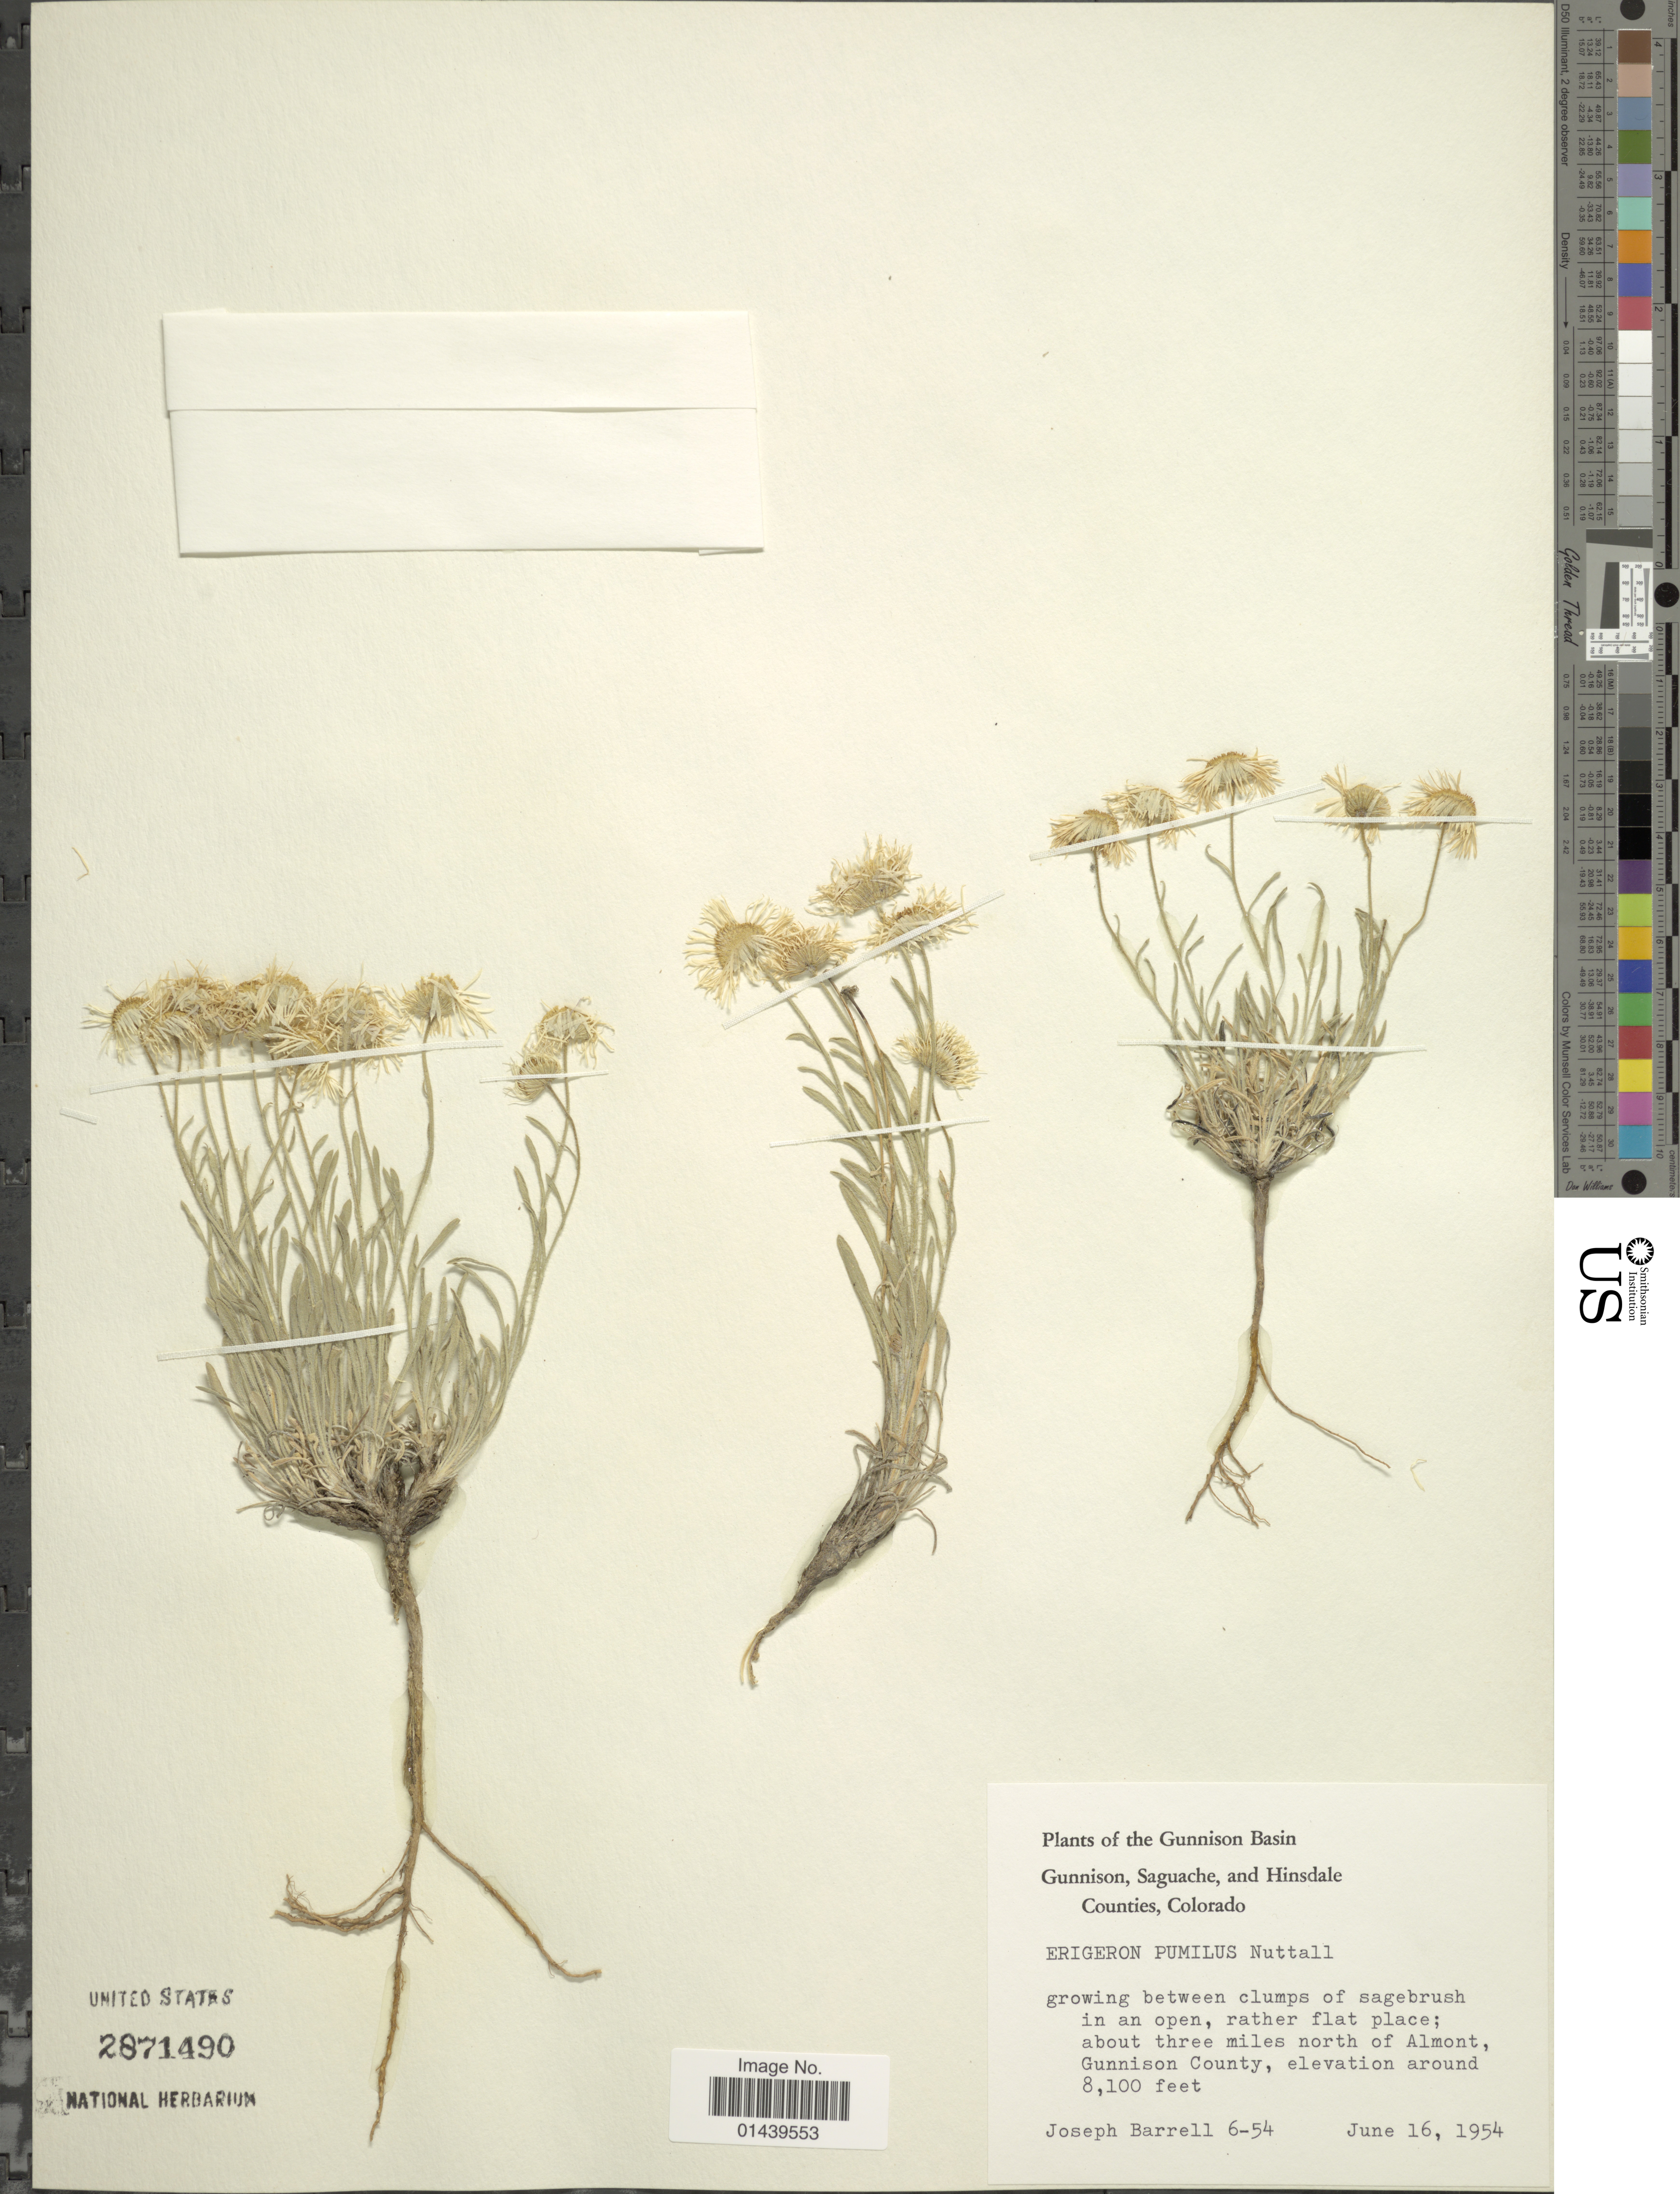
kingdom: Plantae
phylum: Tracheophyta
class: Magnoliopsida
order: Asterales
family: Asteraceae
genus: Erigeron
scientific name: Erigeron pumilus subsp. pumilus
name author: Nutt.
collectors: J. Barrell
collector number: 6-54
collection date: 1954-06-16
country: United States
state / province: Colorado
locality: Gunnison Basin. about three miles north of Almont, Gunnison County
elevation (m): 2469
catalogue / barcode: US 2871490